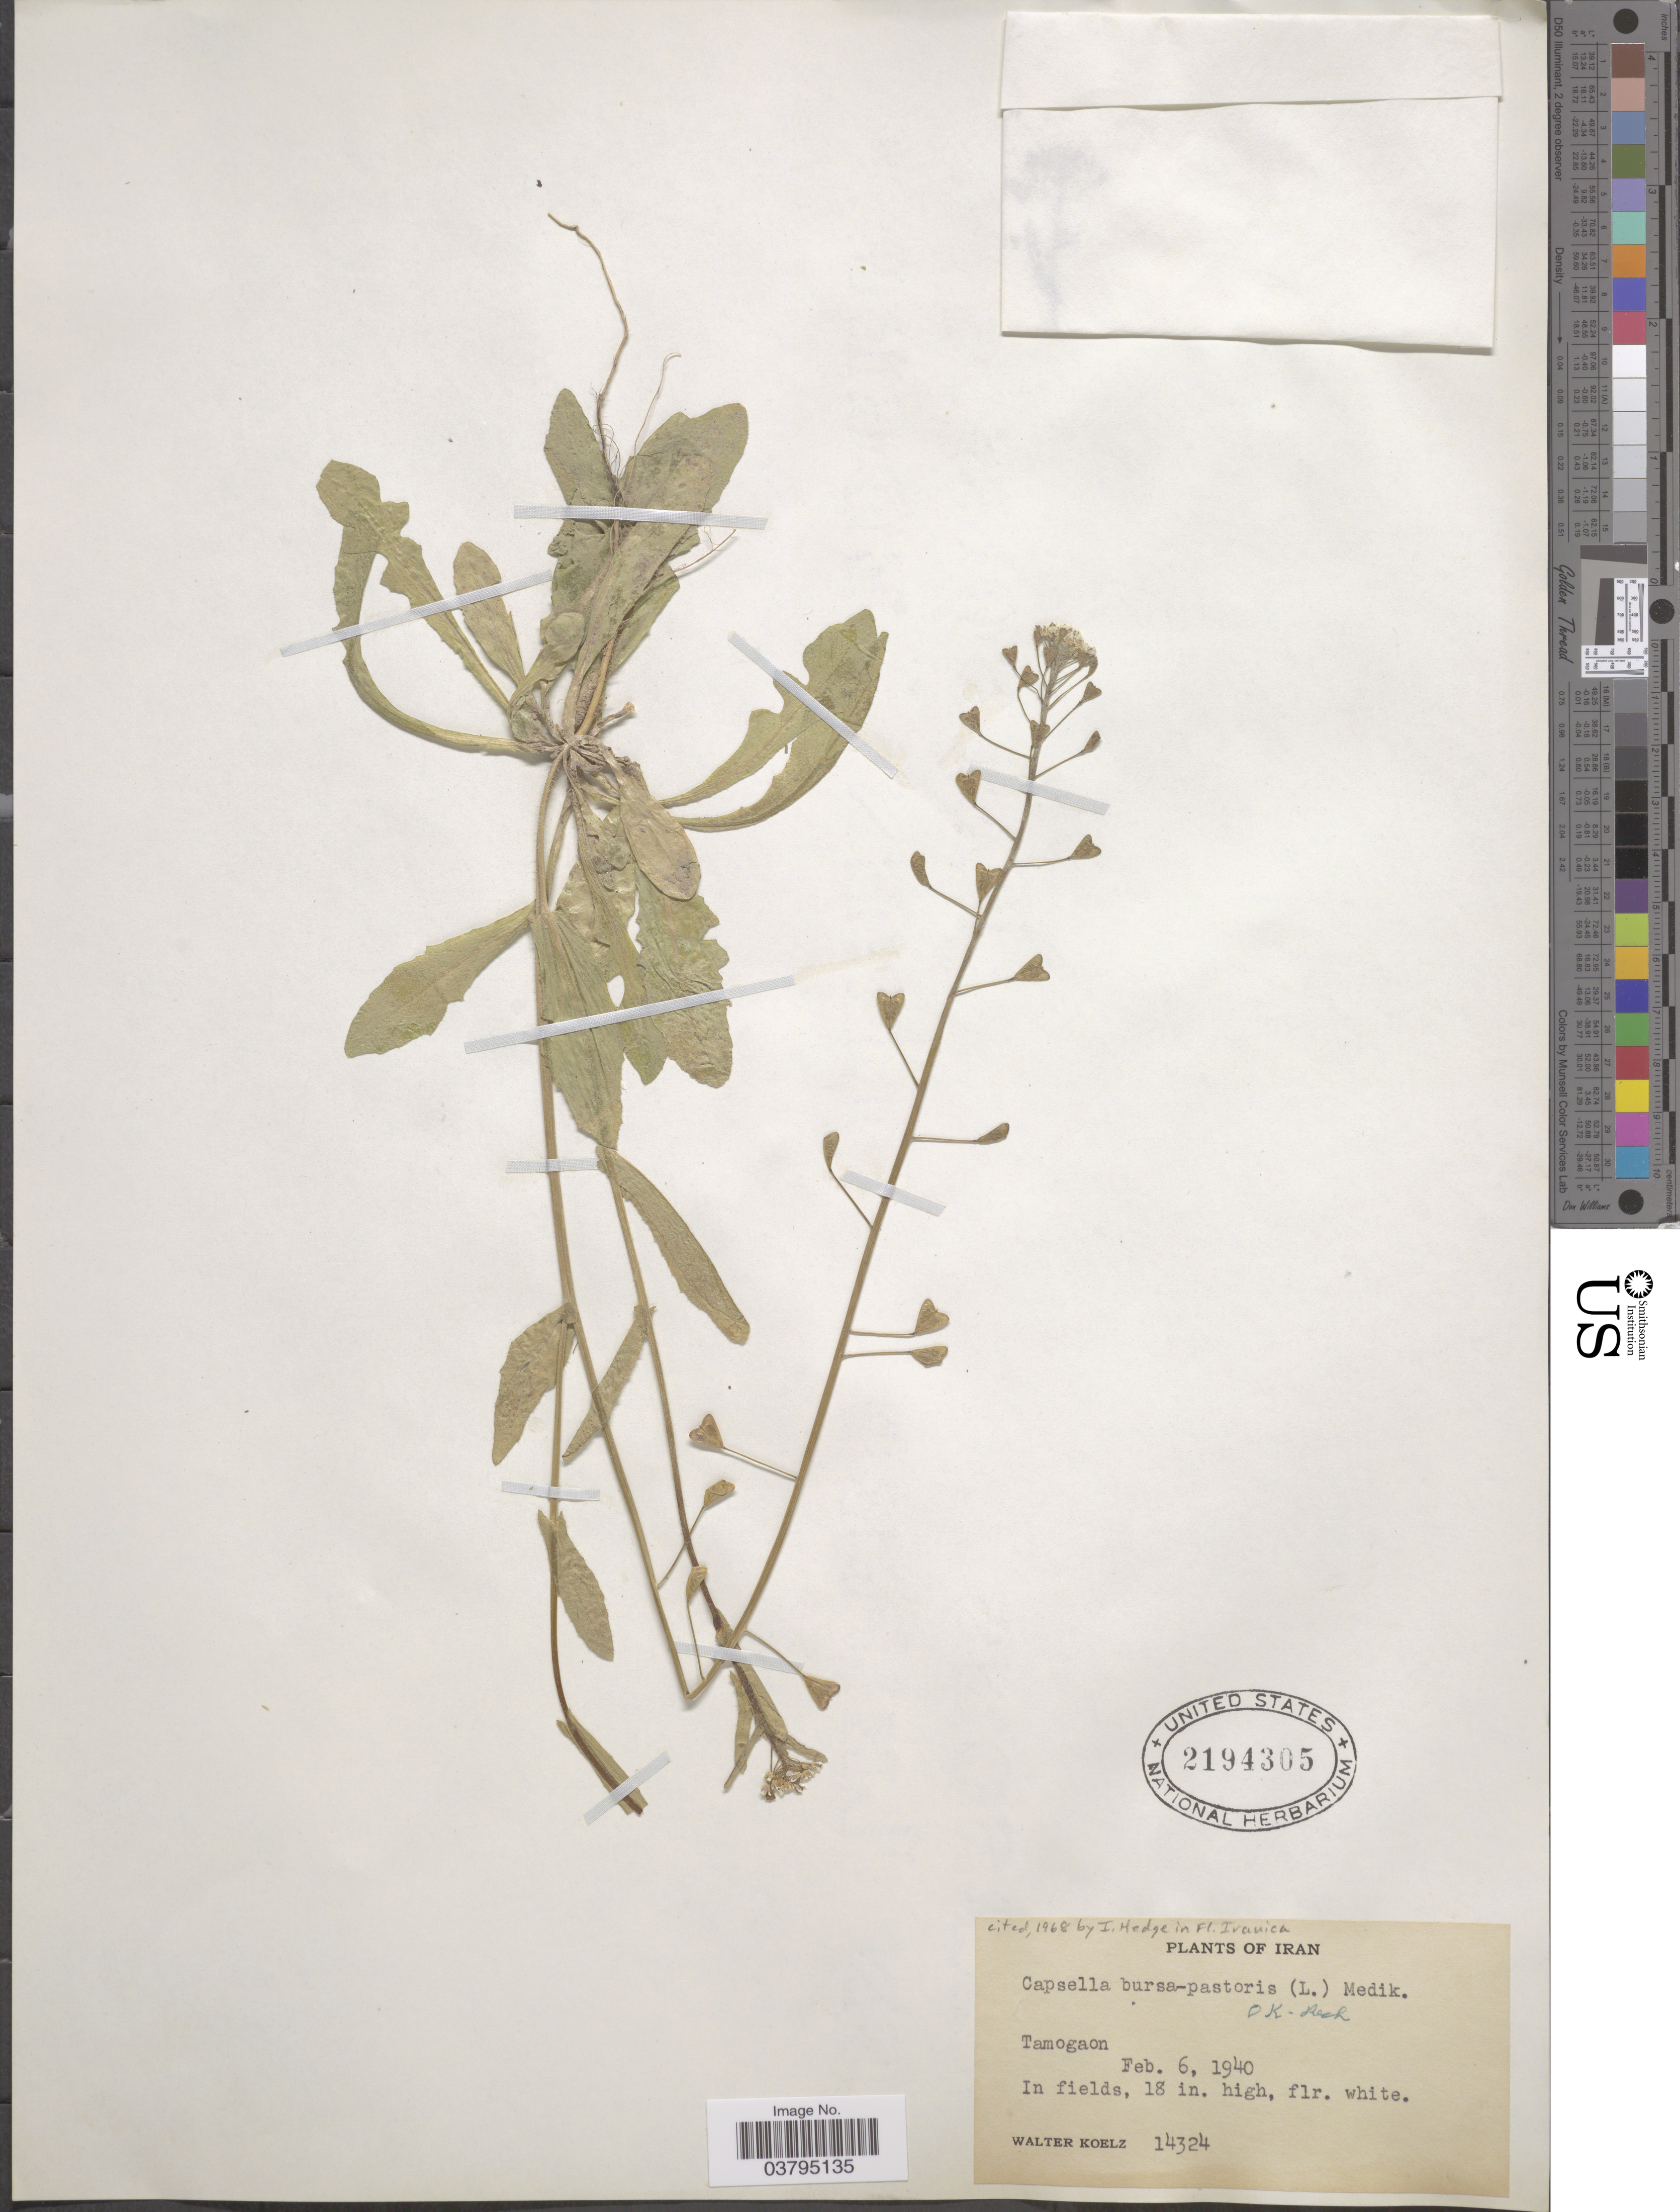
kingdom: Plantae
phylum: Tracheophyta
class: Magnoliopsida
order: Brassicales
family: Brassicaceae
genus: Capsella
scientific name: Capsella bursa-pastoris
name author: (L.) Medik.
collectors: W. N. Koelz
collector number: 14324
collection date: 1940-02-06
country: Iran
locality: Tamogaon.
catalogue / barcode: US 2194305